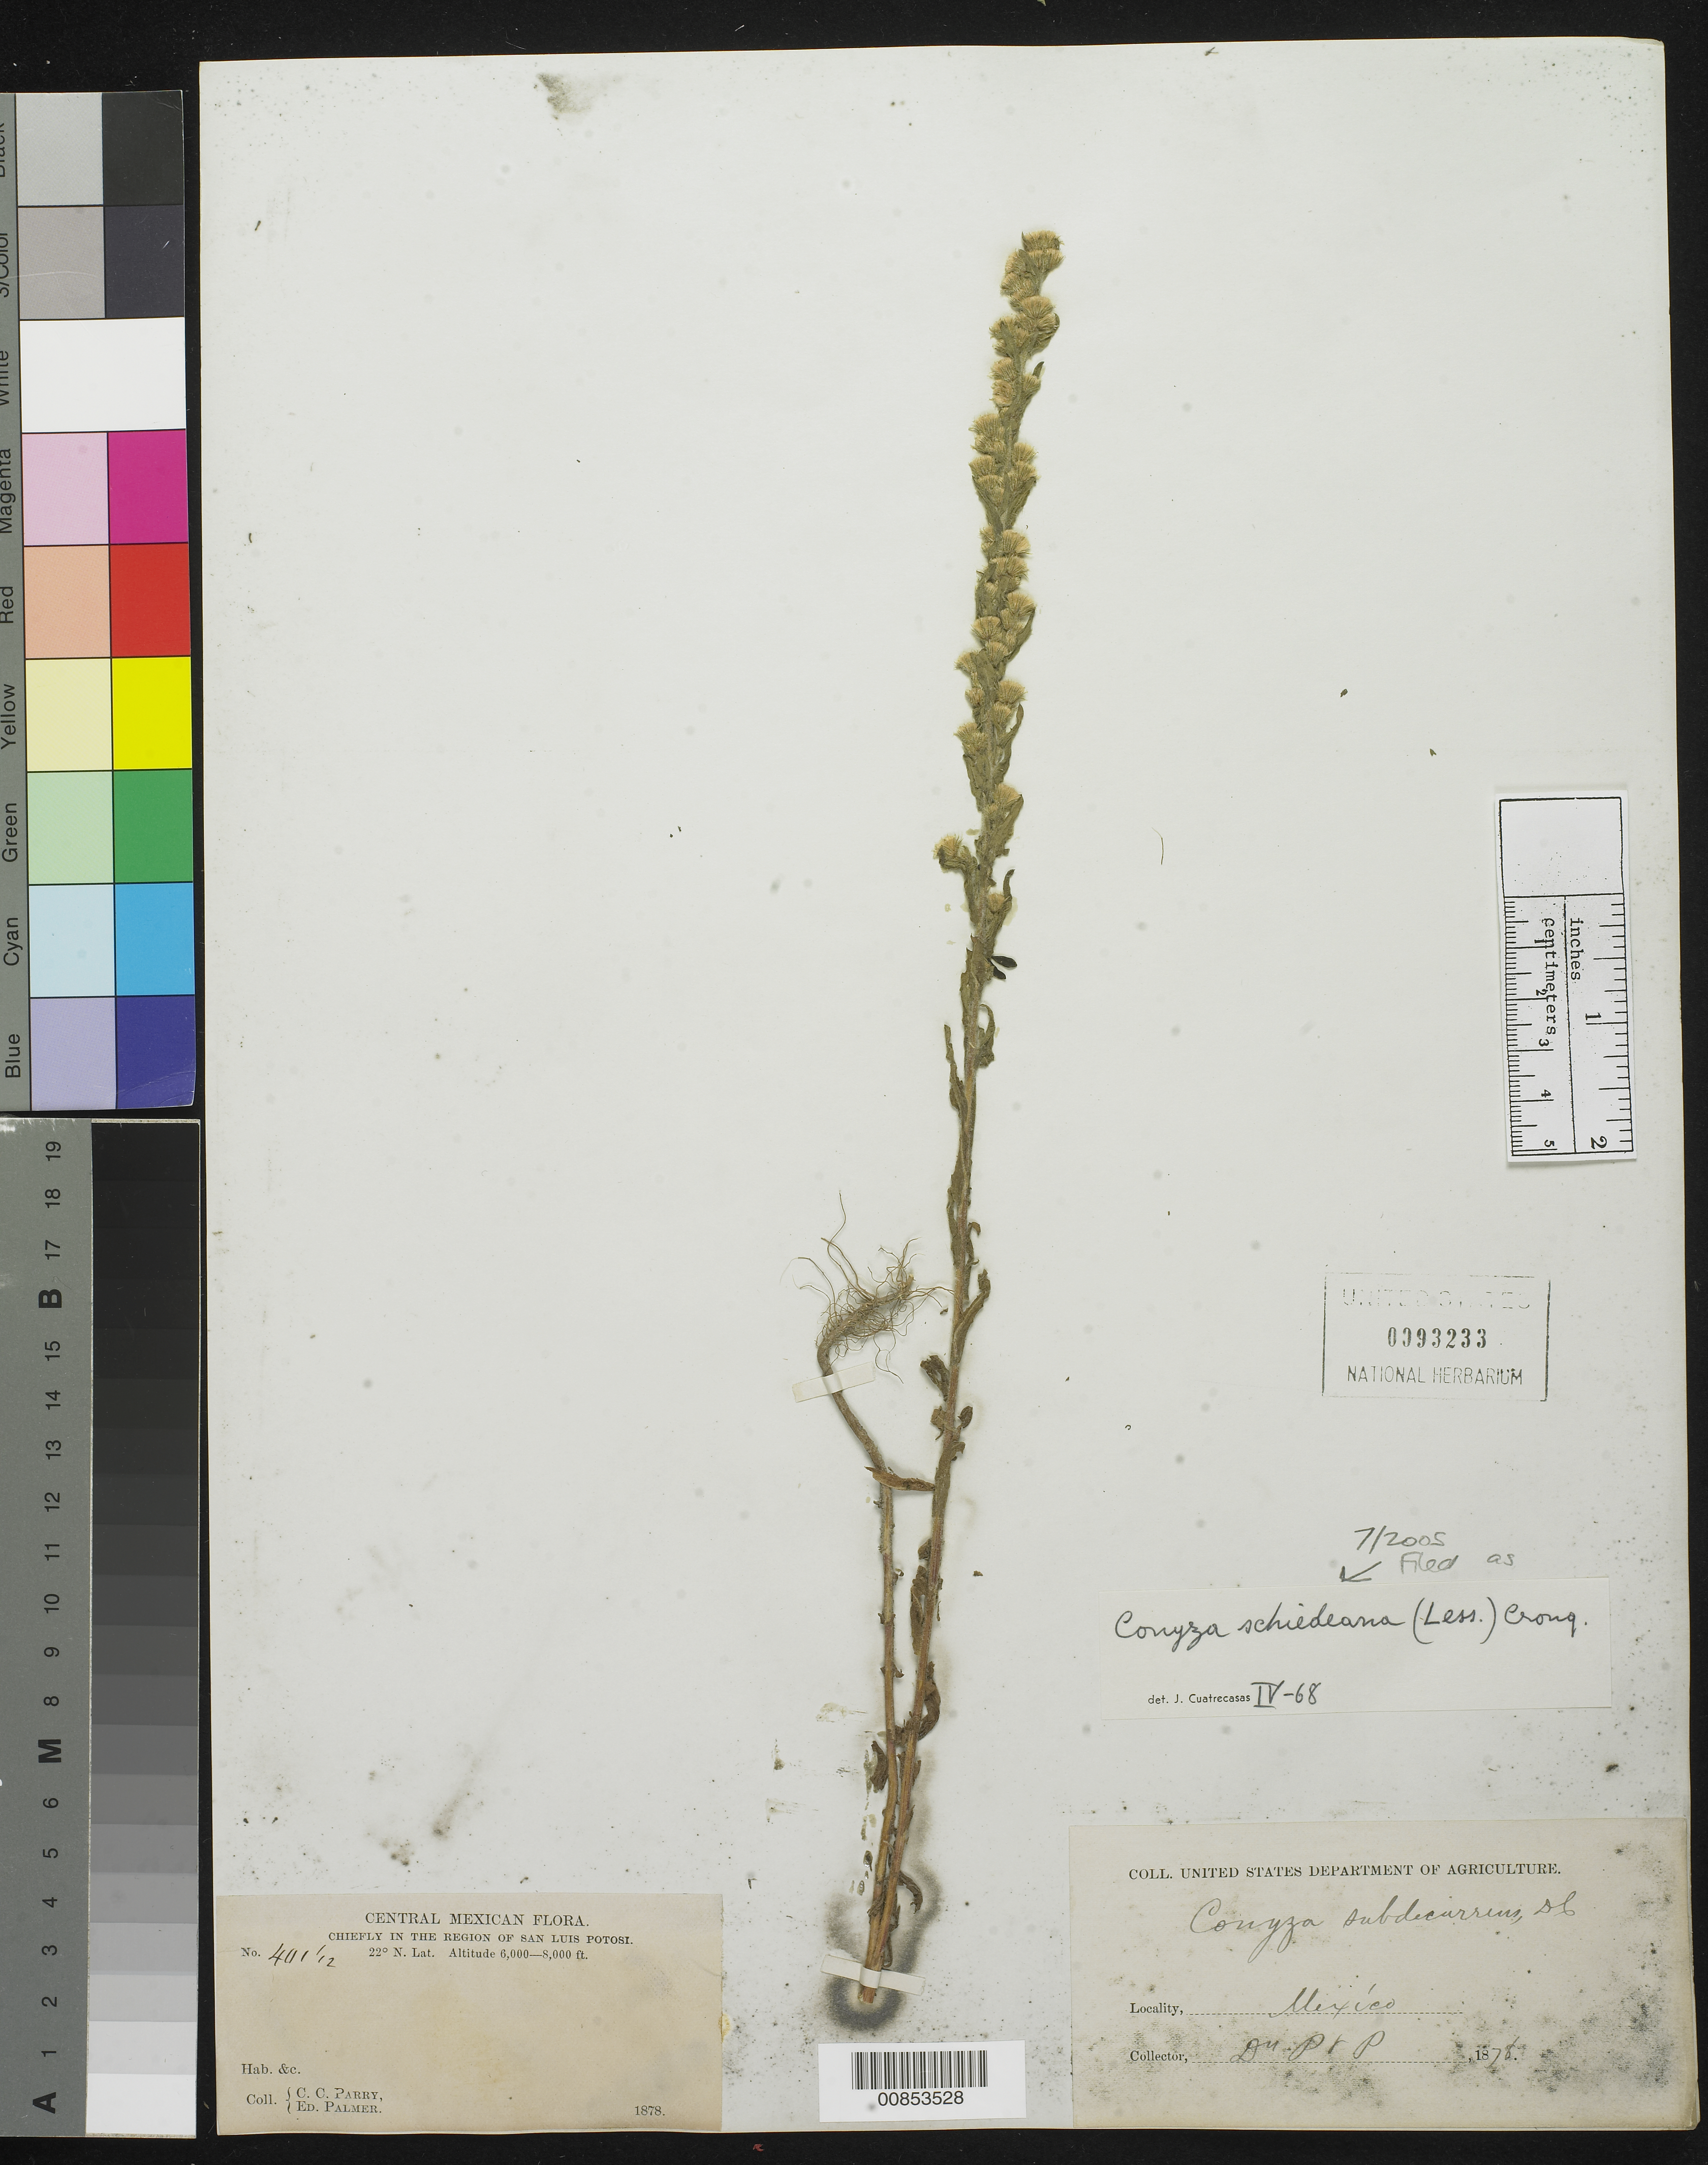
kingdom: Plantae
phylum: Tracheophyta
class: Magnoliopsida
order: Asterales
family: Asteraceae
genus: Conyza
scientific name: Conyza schiedeana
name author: (Less.) Cronq.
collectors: C. C. Parry & E. Palmer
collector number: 401'12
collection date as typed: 1878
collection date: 1878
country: Mexico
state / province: San Luis Potosí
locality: Chiefly in the region of San Luis Potosí.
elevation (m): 1829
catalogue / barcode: US 93233